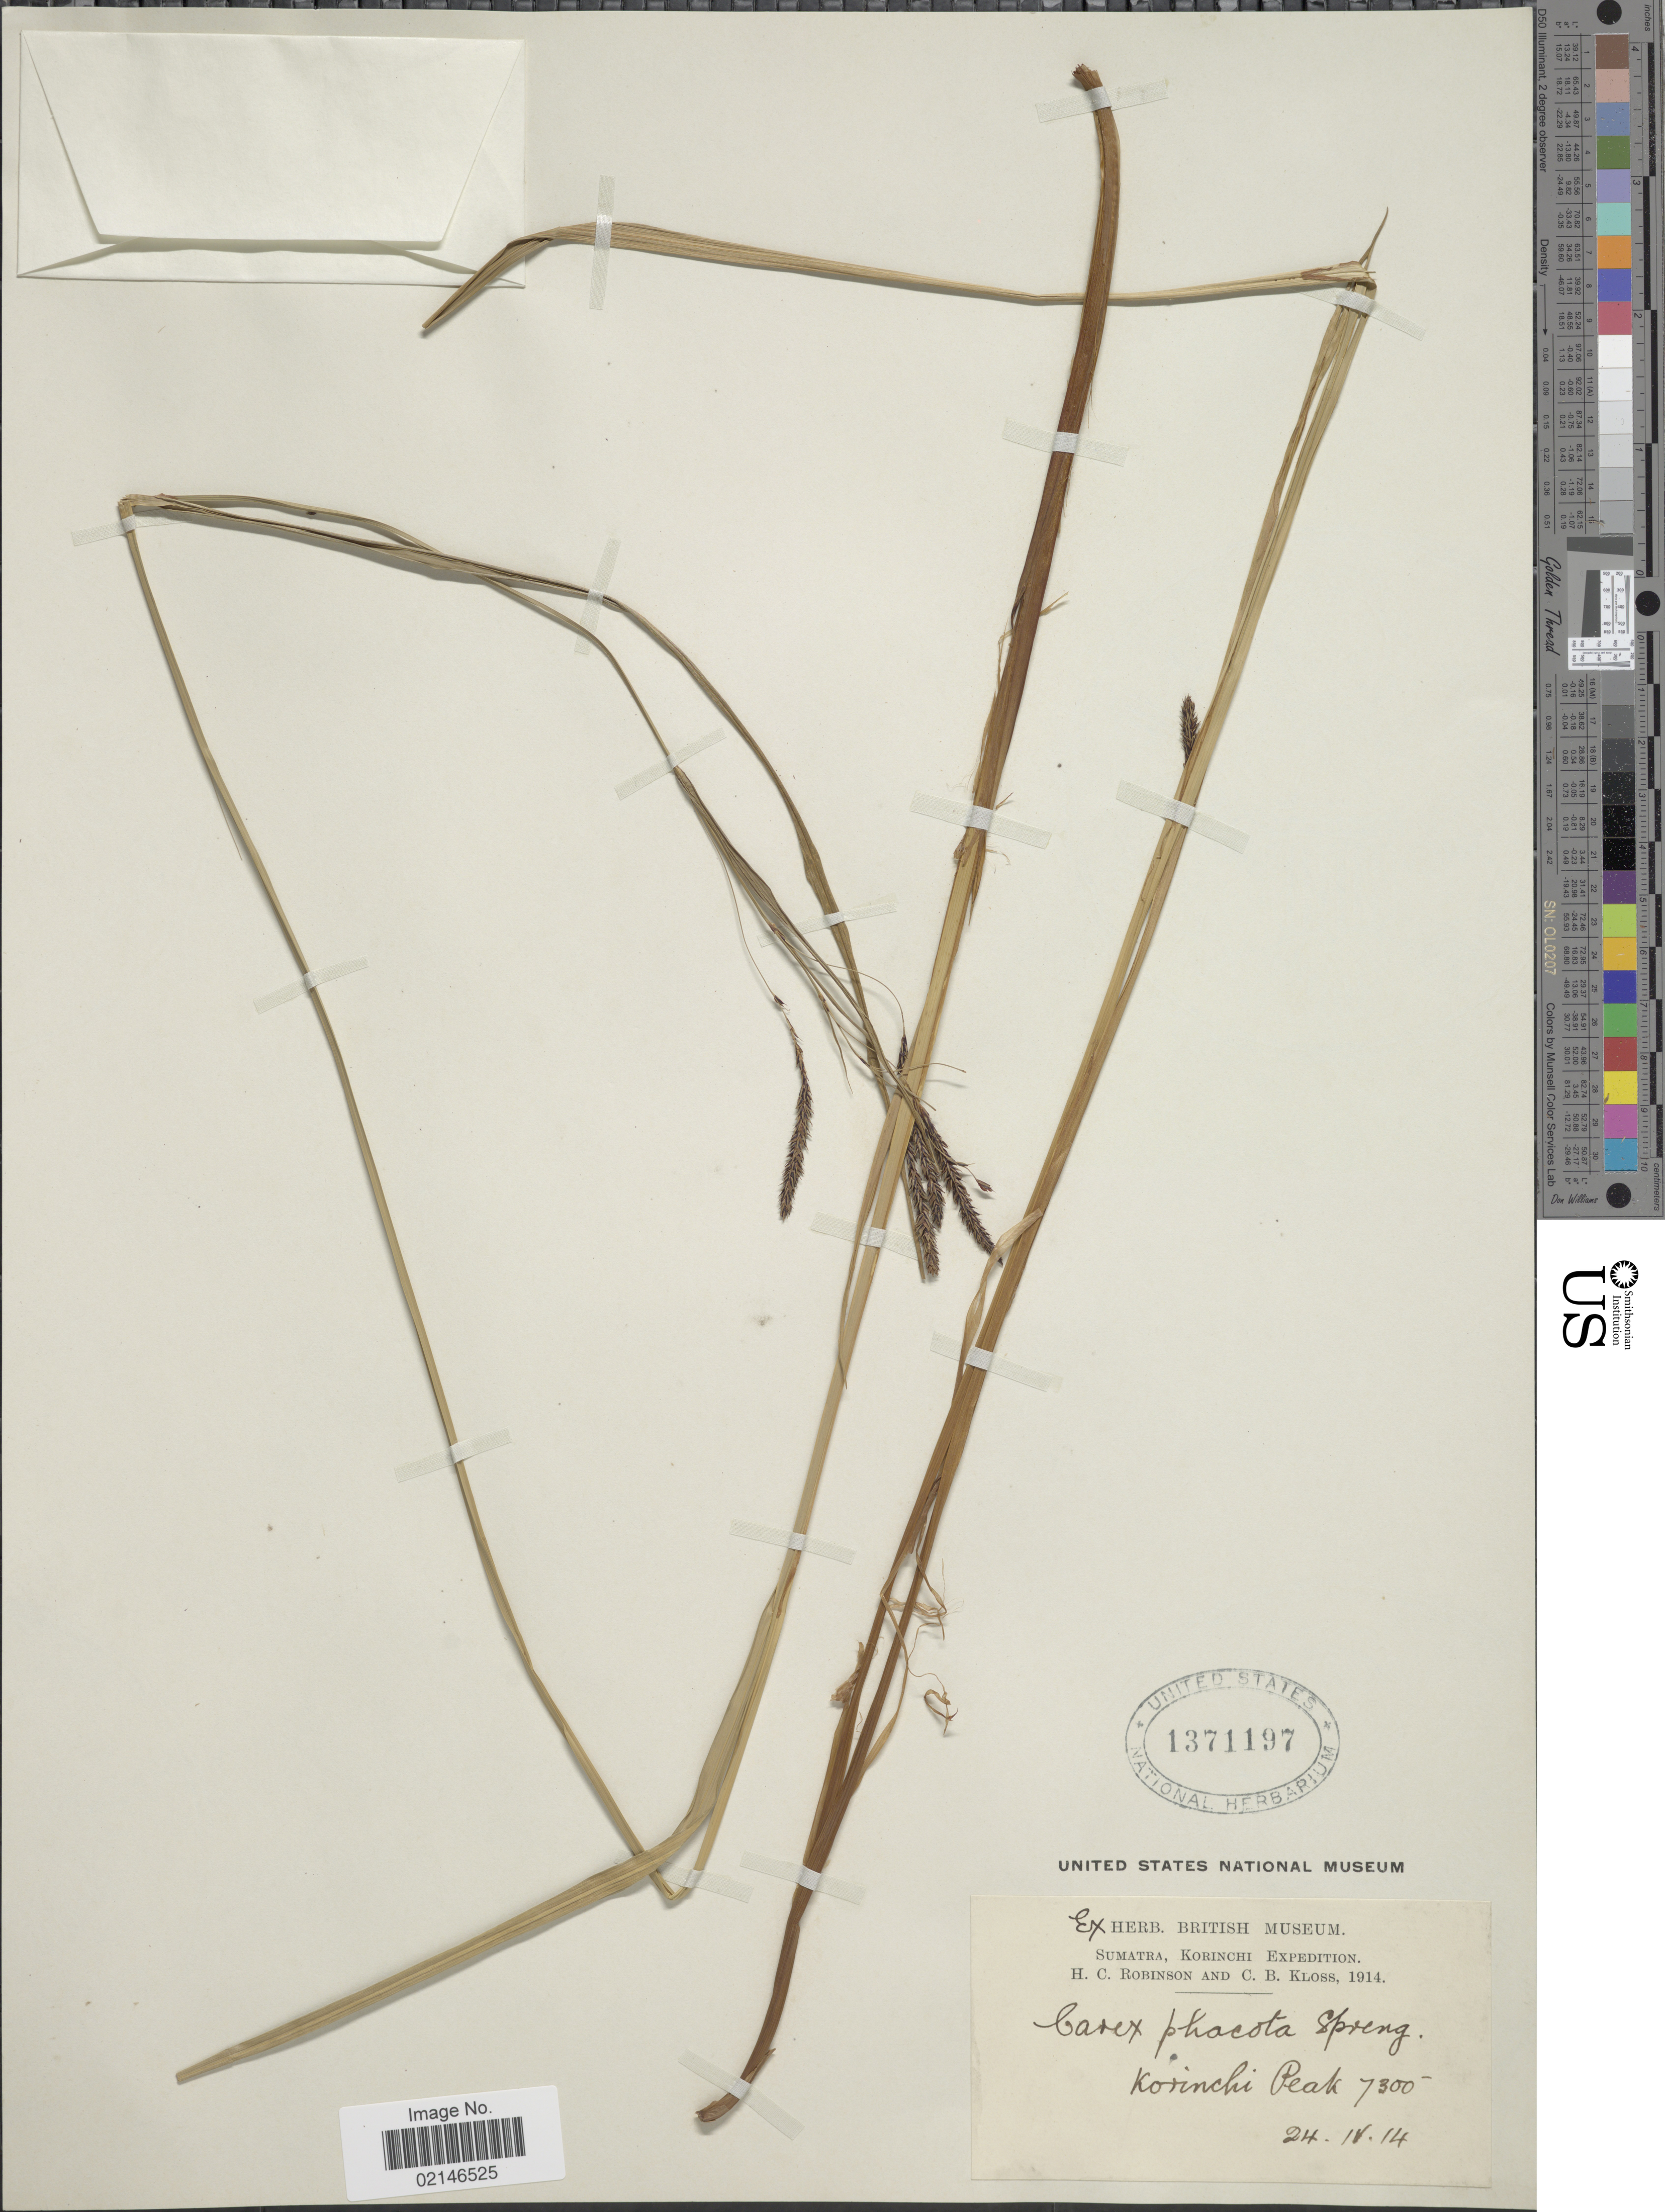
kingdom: Plantae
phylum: Tracheophyta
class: Liliopsida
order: Poales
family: Cyperaceae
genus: Carex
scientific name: Carex phacota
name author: Spreng.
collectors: H. C. Robinson & C. Kloss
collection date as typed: Transcribed d/m/y: 24/4/14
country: Indonesia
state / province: Sumatra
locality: Korinchi Peak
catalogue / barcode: US 1371197